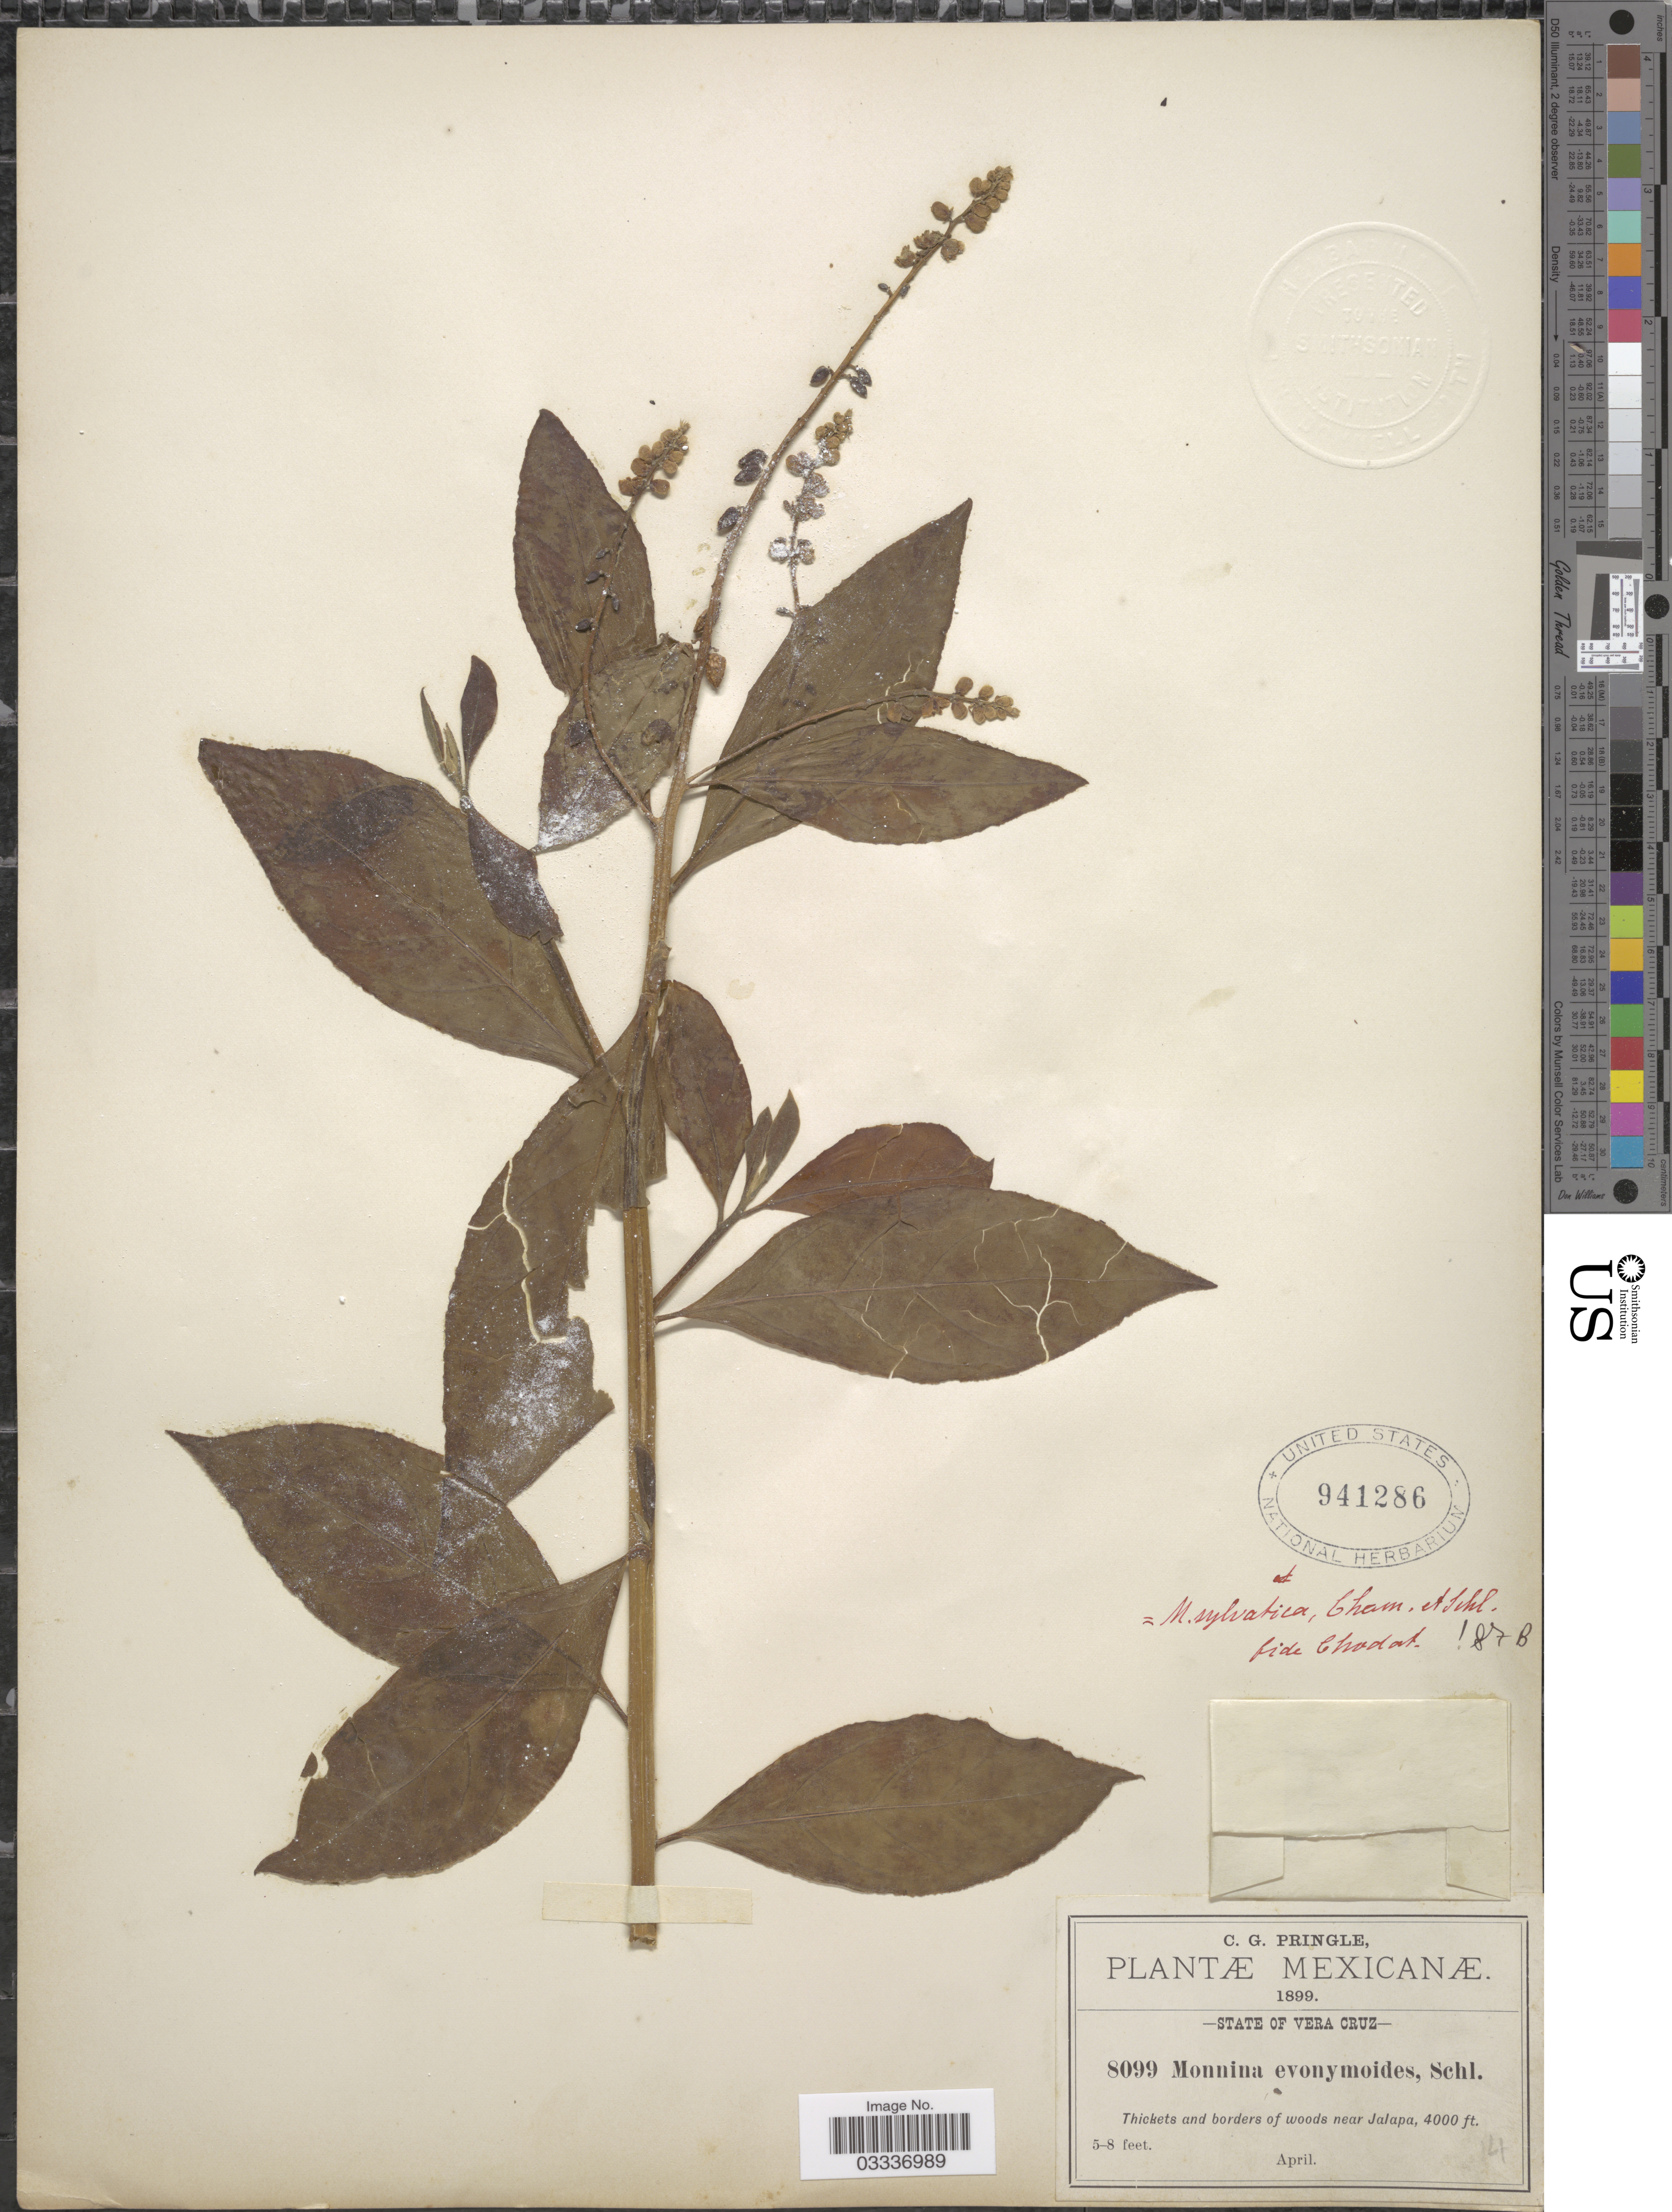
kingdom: Plantae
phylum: Tracheophyta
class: Magnoliopsida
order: Fabales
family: Polygalaceae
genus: Monnina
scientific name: Monnina sylvatica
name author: Schltdl. & Cham.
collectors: C. G. Pringle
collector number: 8099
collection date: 1899-04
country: Mexico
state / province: Veracruz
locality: State of Vera Cruz. Near Jalapa.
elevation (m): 1219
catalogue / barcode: US 941286